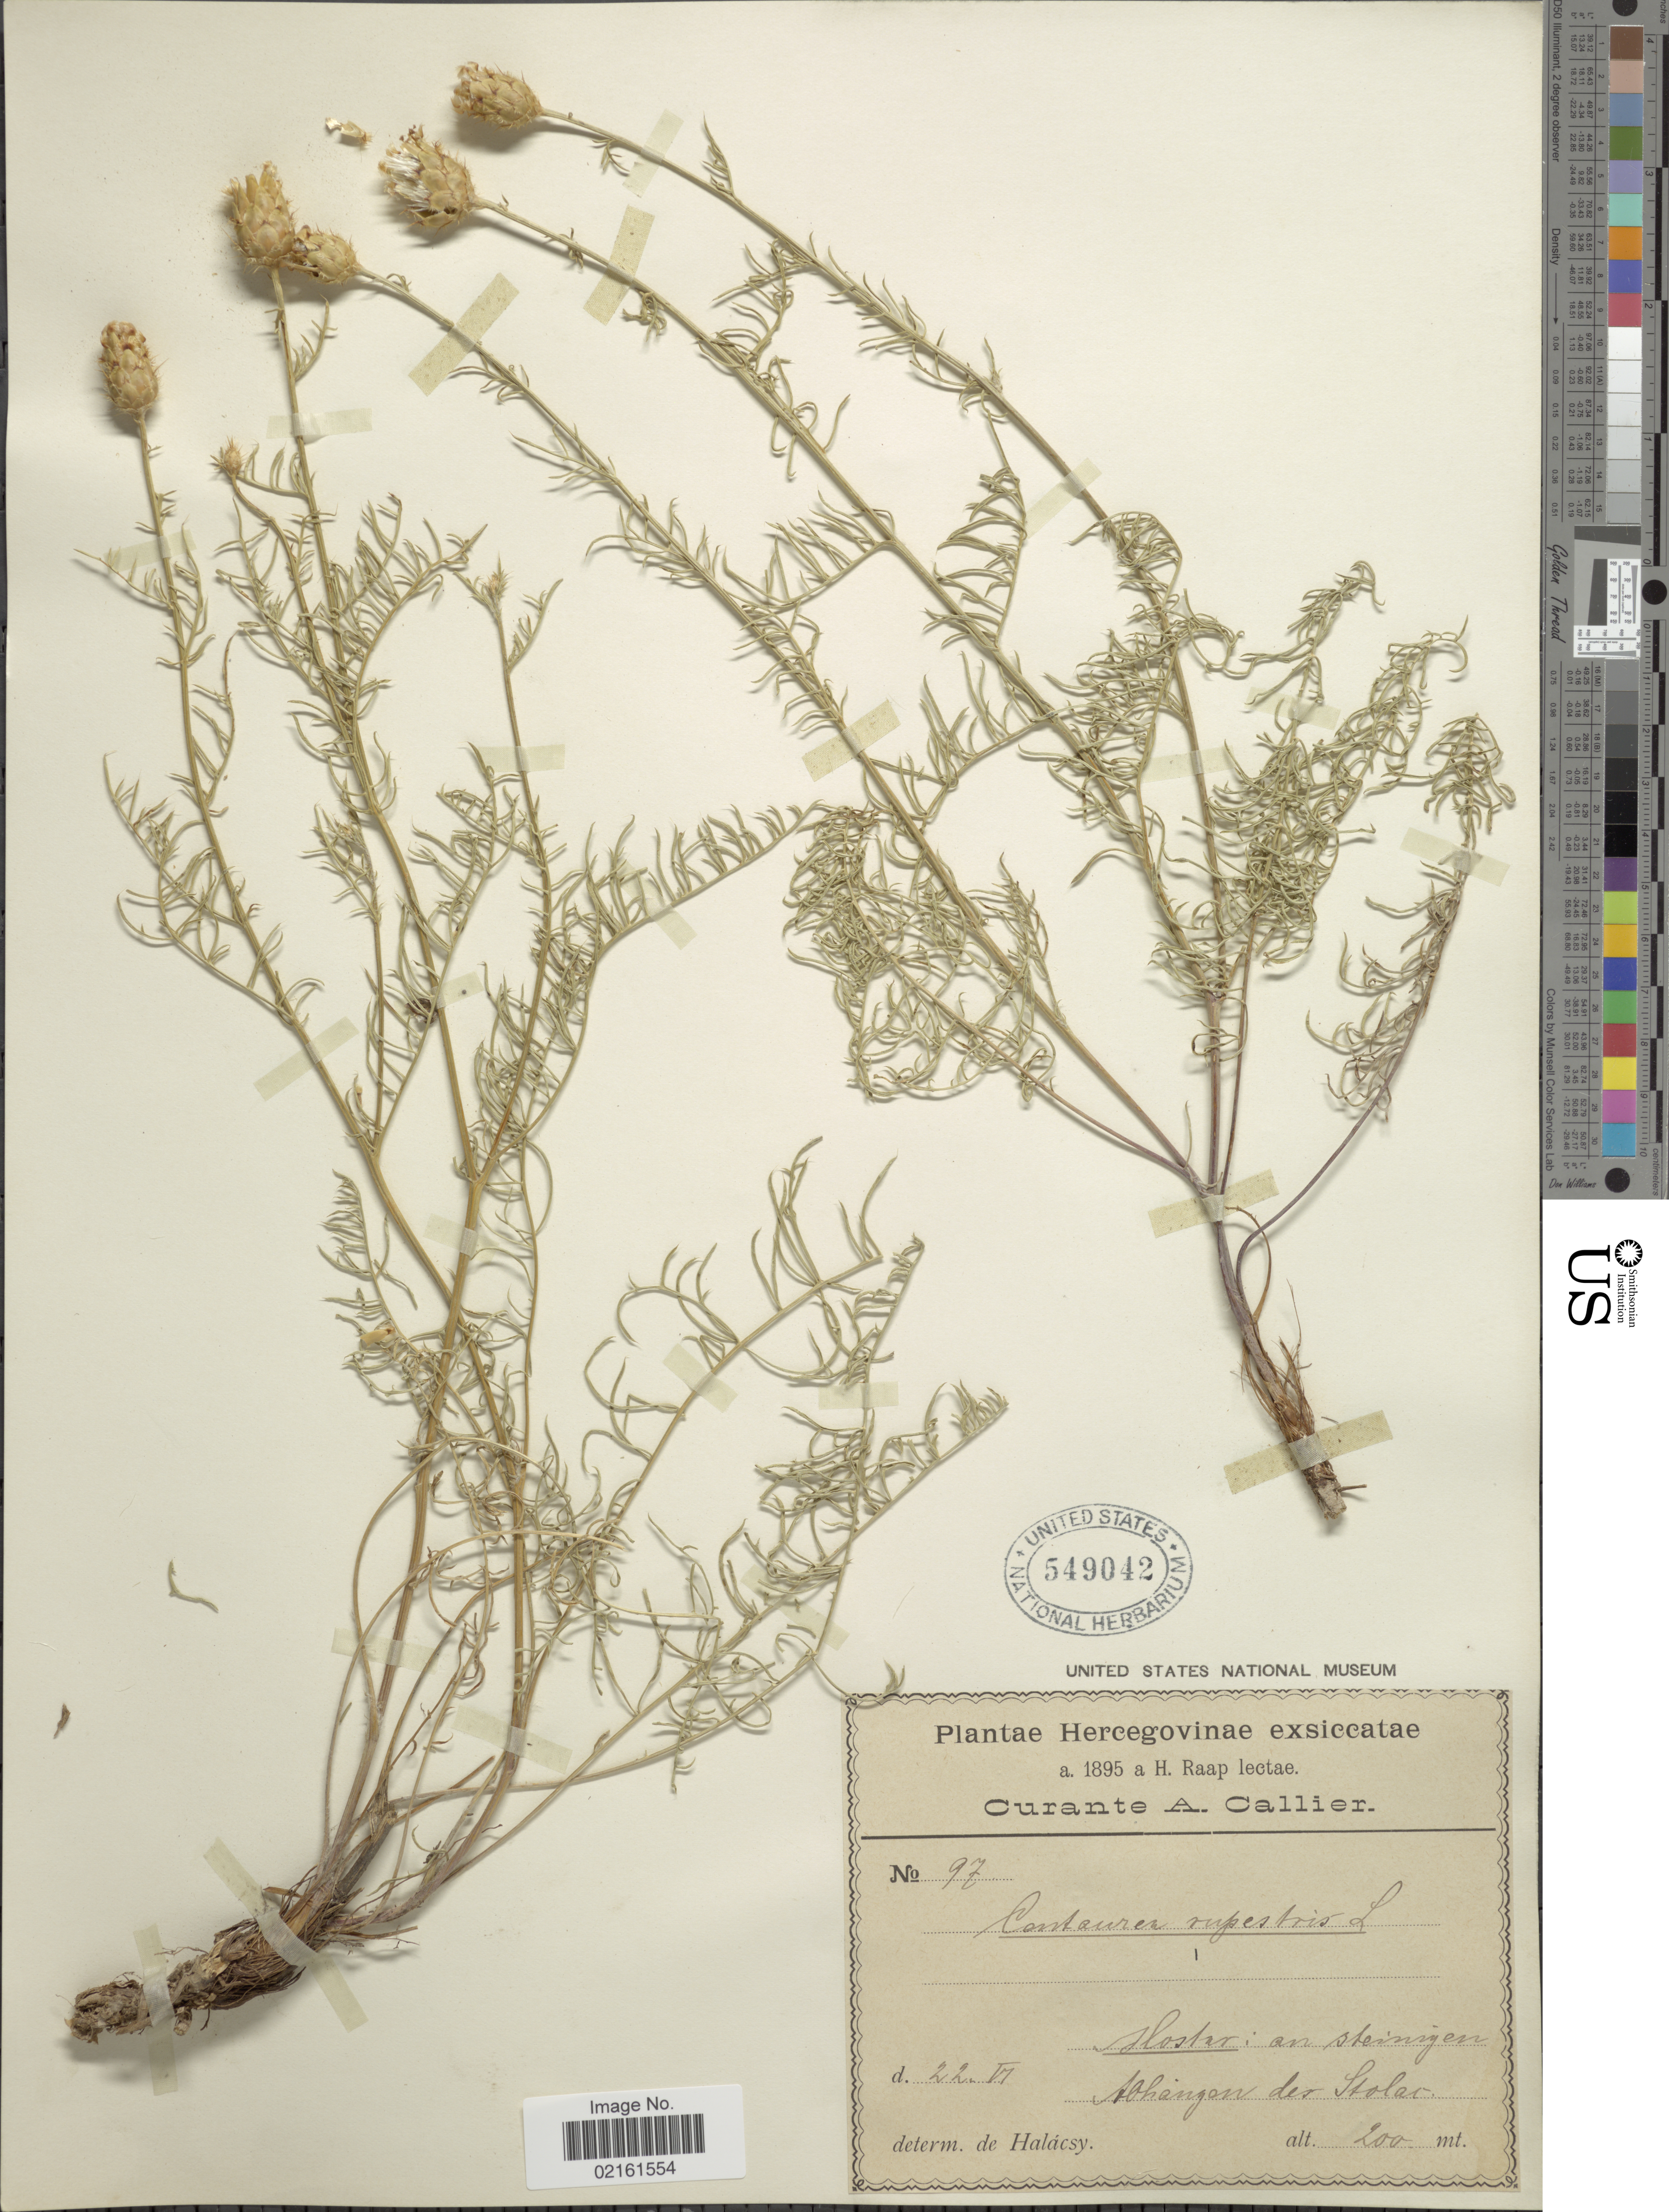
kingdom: Plantae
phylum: Tracheophyta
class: Magnoliopsida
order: Asterales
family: Asteraceae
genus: Centaurea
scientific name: Centaurea rupestris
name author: L.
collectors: H. Raap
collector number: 97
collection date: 1895-06-22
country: Bosnia and Herzegovina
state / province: Federation of B&H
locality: Hoster: an steinigen Abhangen der Stolar [interpreted] Mostar; Stolac.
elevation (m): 200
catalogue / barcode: US 549042